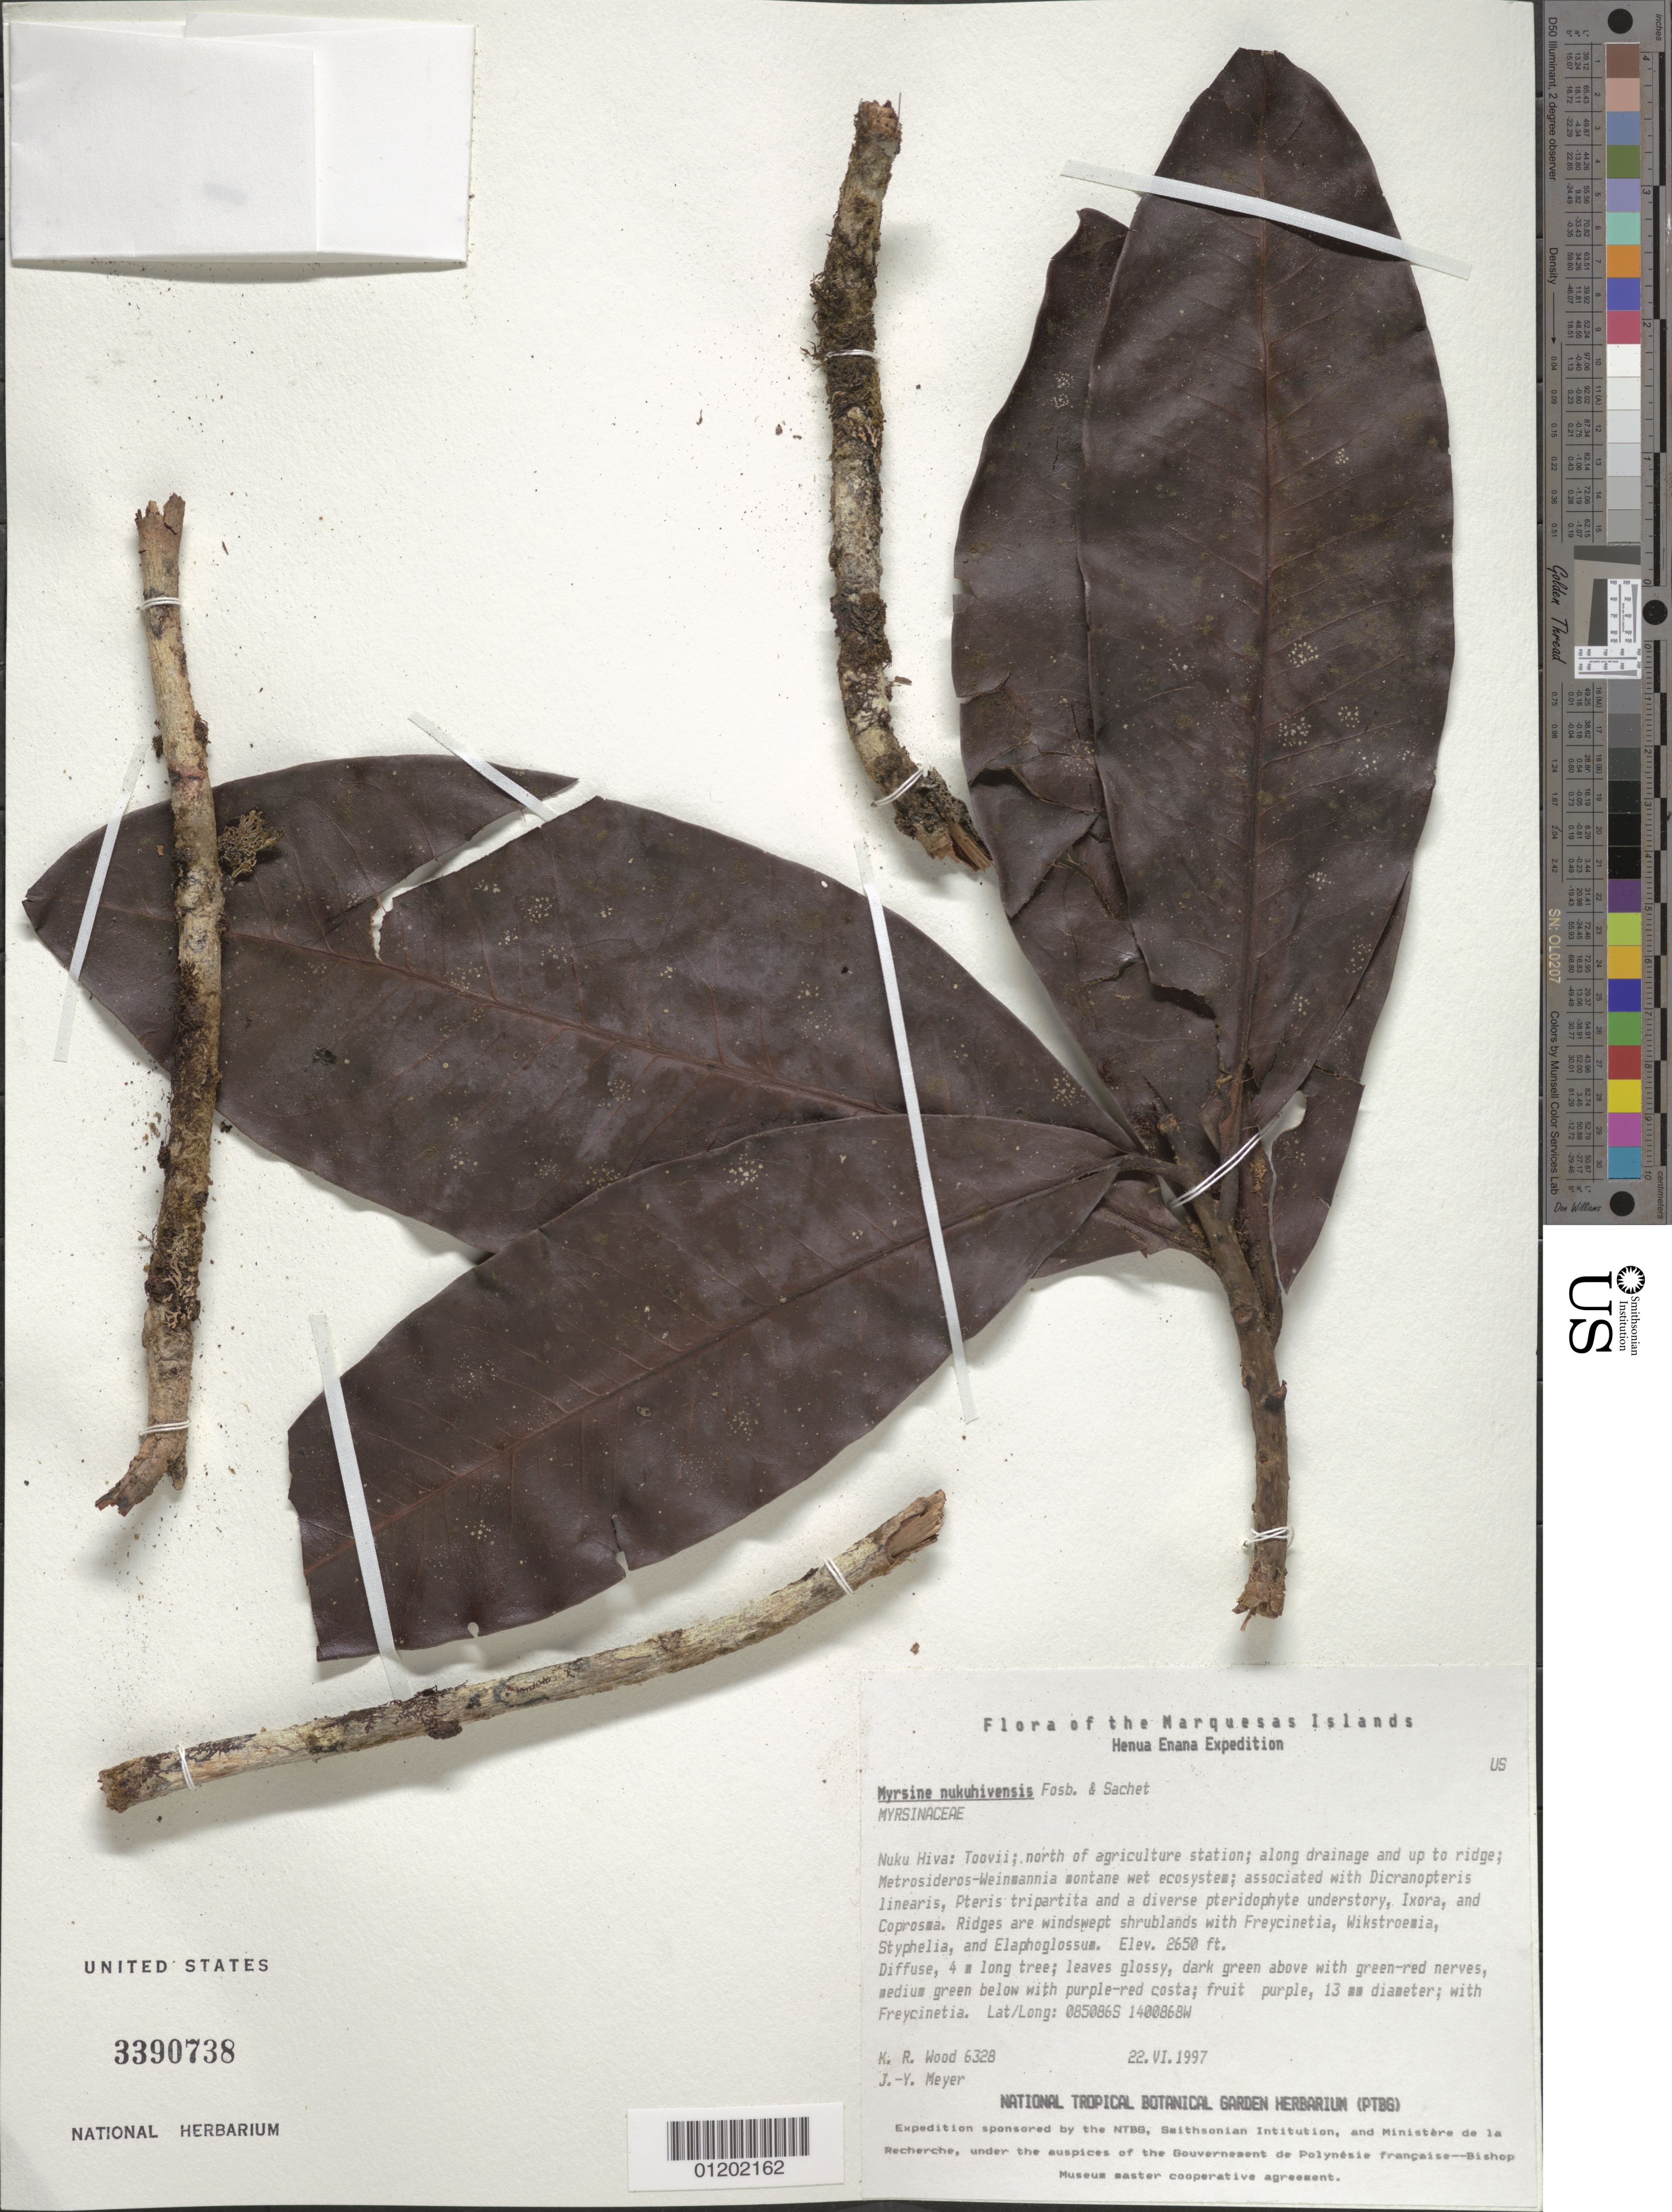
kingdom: Plantae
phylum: Tracheophyta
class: Magnoliopsida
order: Ericales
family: Primulaceae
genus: Myrsine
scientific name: Myrsine nukuhivensis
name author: Fosberg & Sachet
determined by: Wagner, W. L., (BOT), Smithsonian Institution - National Museum of Natural History (UNITED STATES)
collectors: K. R. Wood & J.-Y. Meyer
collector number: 6328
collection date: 1997-06-22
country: French Polynesia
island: Nuku Hiva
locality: Toovii, N of agriculture station, along drainage and up to ridge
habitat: Metrosideros-Weinmannia montane wet ecosystem; Ridges are windswept shrublands with Freycinetia, Wikstroemia, Styphelia, Elapoglossum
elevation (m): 808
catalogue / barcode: US 3390738